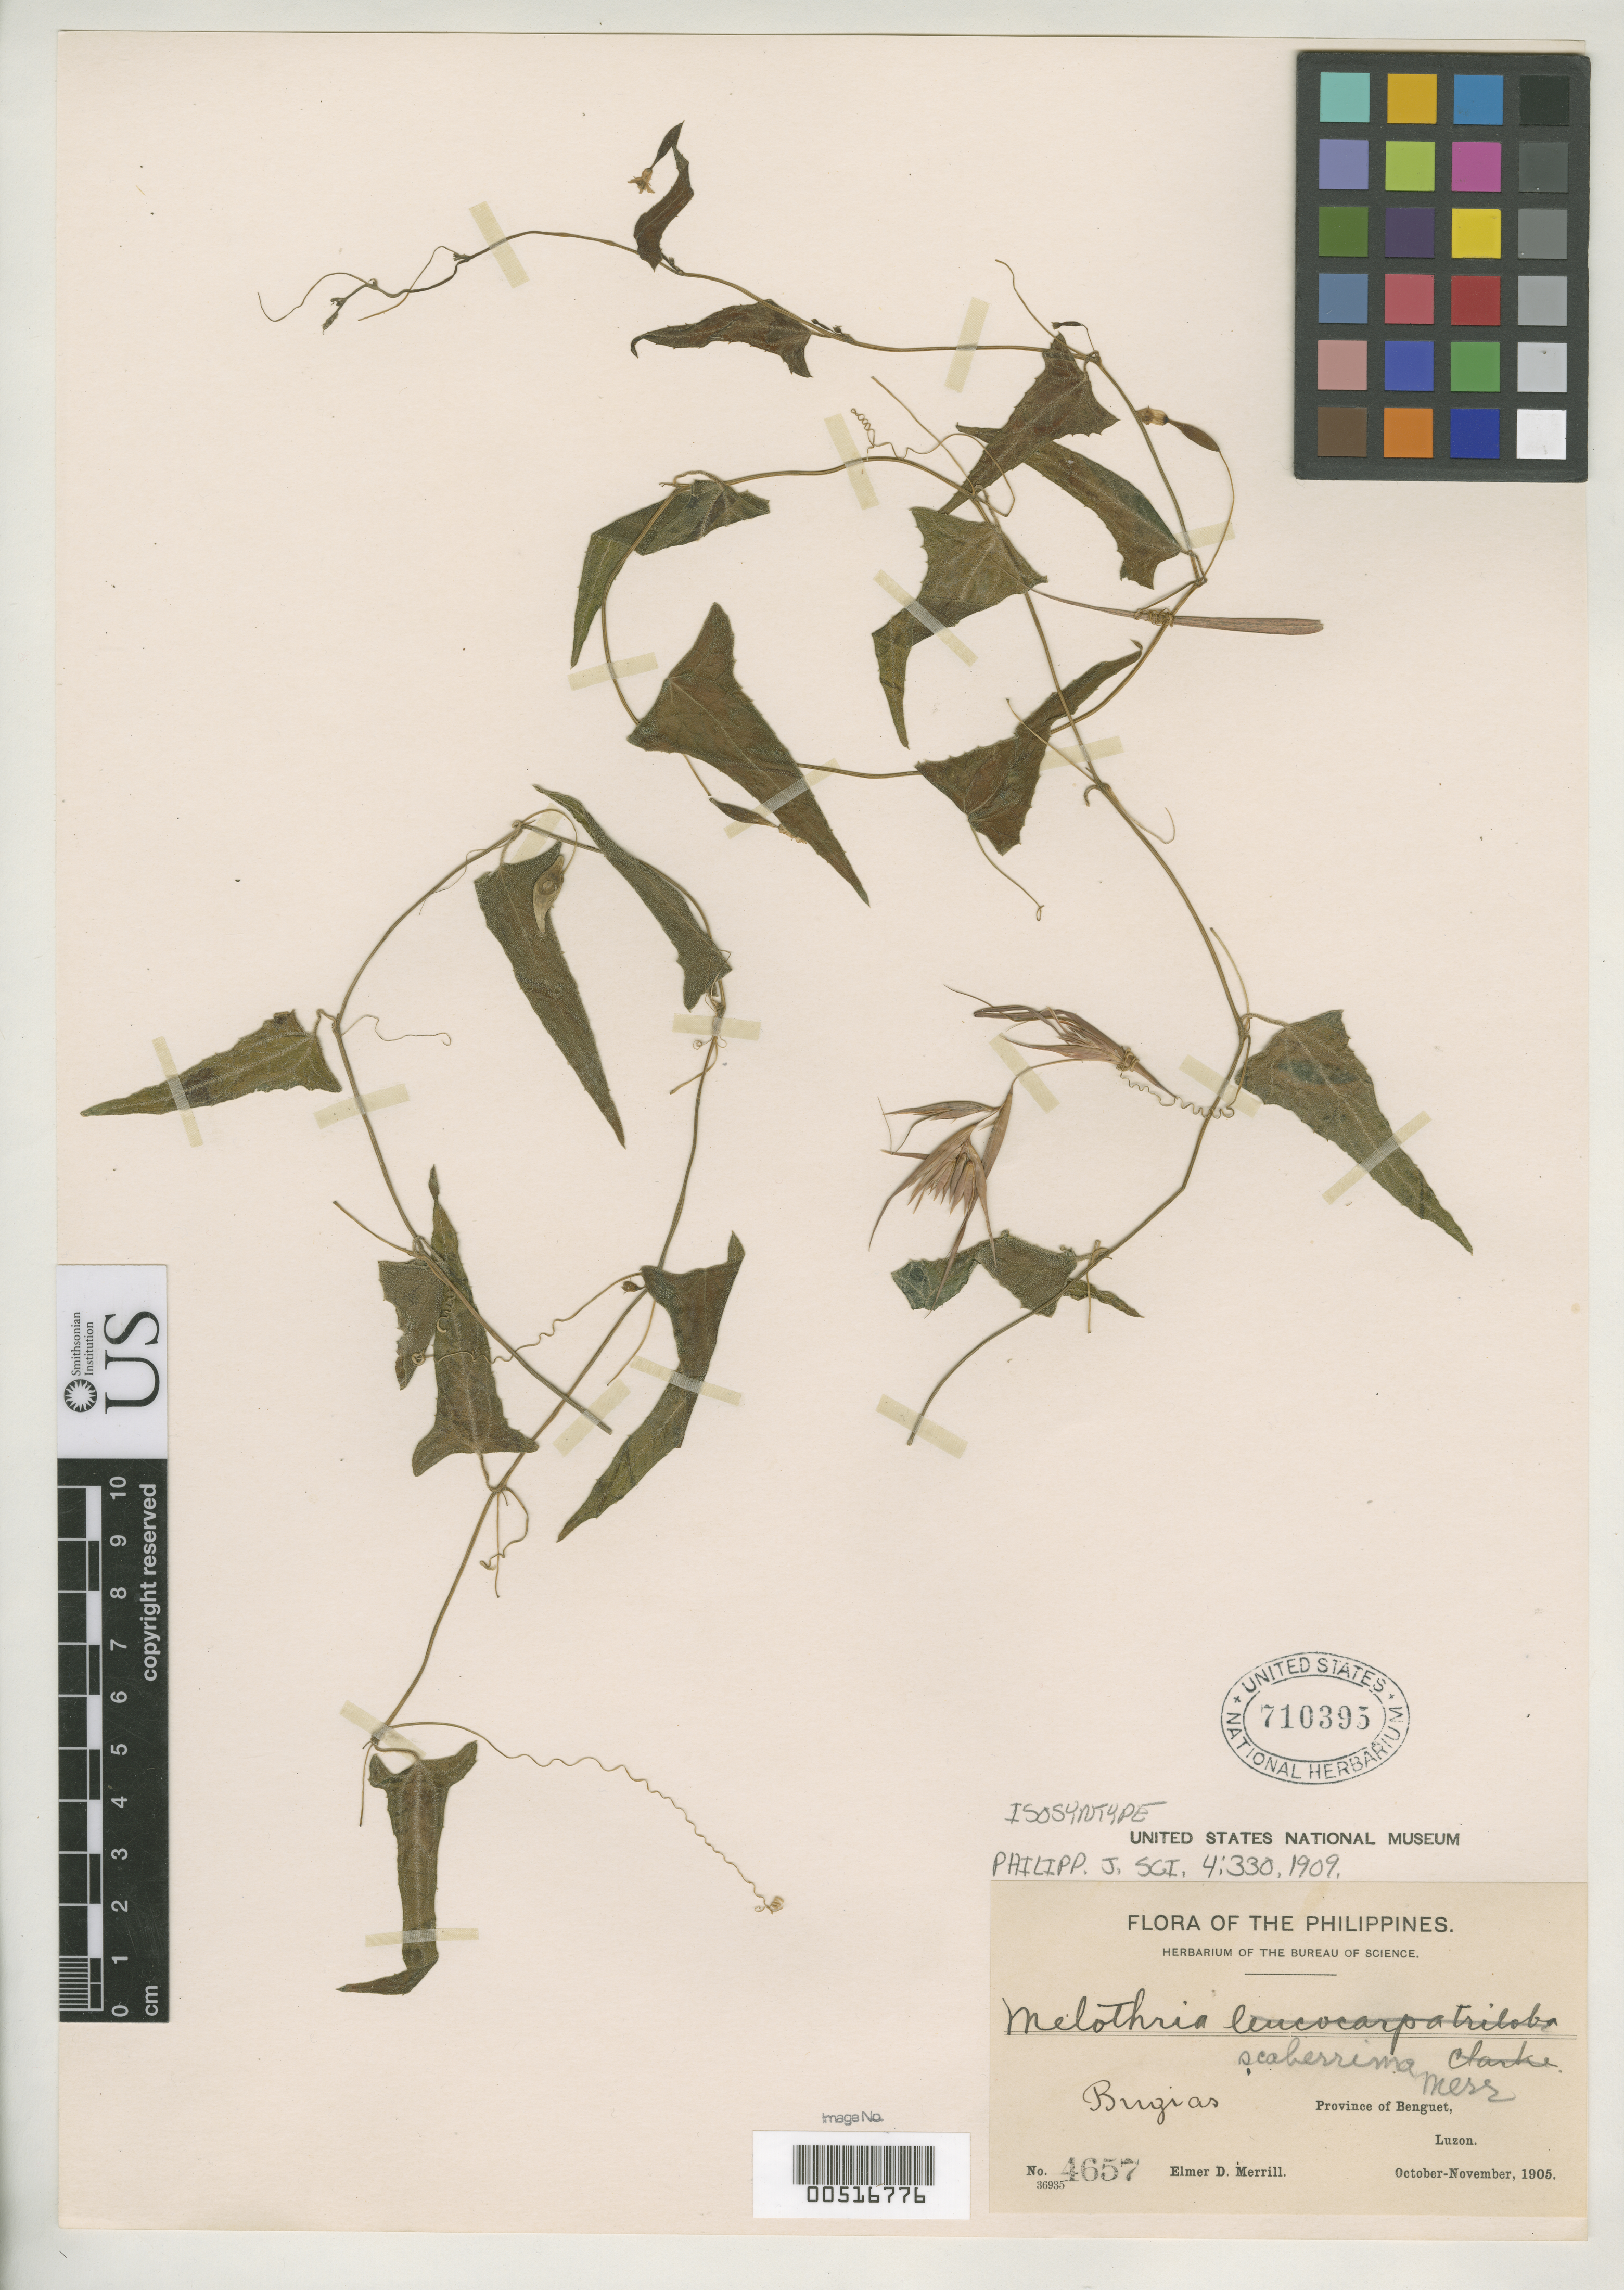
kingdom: Plantae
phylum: Tracheophyta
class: Magnoliopsida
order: Cucurbitales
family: Cucurbitaceae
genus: Melothria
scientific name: Melothria scaberrima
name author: Merr.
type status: Isosyntype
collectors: E. D. Merrill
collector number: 4657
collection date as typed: Oct 1905 to -- Nov 1905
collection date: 1905-10/1905-11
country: Philippines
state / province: Cordillera (Administrative Region)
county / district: Benguet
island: Luzon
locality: Baguio.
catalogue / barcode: US 710395